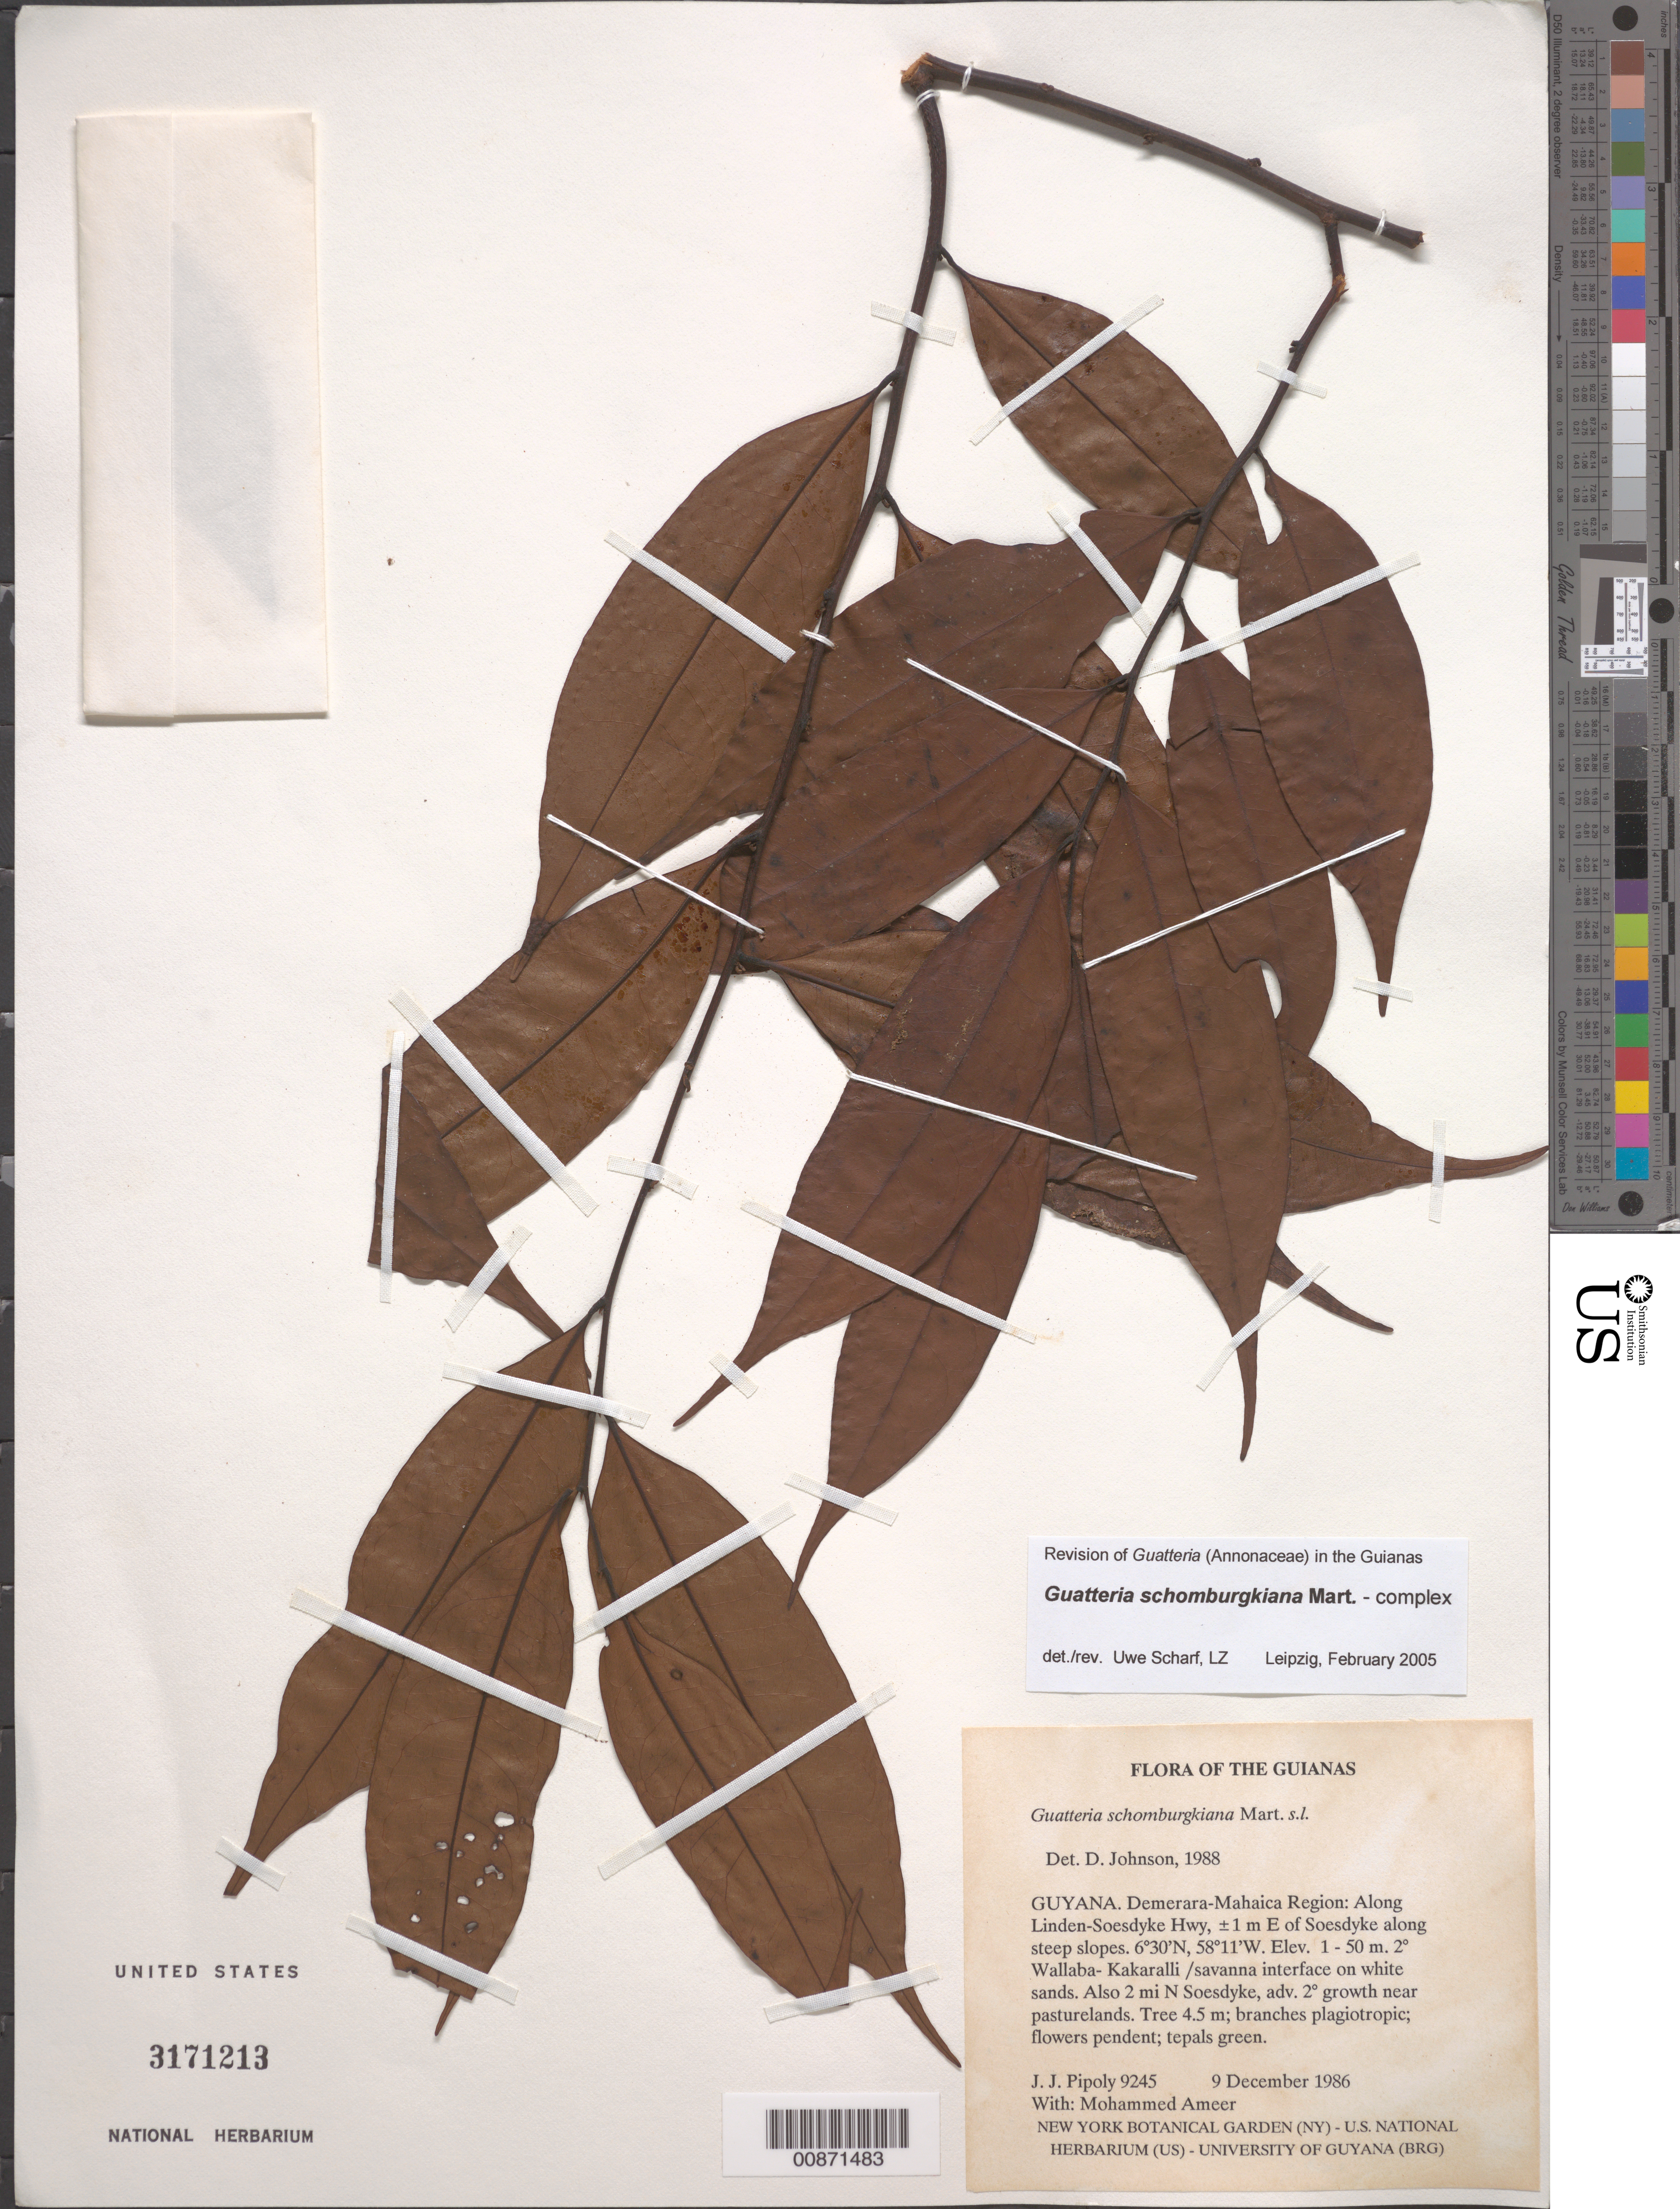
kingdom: Plantae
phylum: Tracheophyta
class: Magnoliopsida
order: Magnoliales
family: Annonaceae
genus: Guatteria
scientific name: Guatteria schomburgkiana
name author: Mart.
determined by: Scharf, U.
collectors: J. J. Pipoly & M. Ameer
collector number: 9245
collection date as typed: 9 December 1986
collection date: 1986-12-09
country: Guyana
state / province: Demerara-Mahaica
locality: Along Linden-Soesdyke Hwy, ±1 m E of Soesdyke along steep slopes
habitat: Secondary Wallaba-Kakaralli - savanna interface on white sands. Also 2 mi N Soesdyke, adv. secondary growth near pasturelands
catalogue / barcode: US 3171213